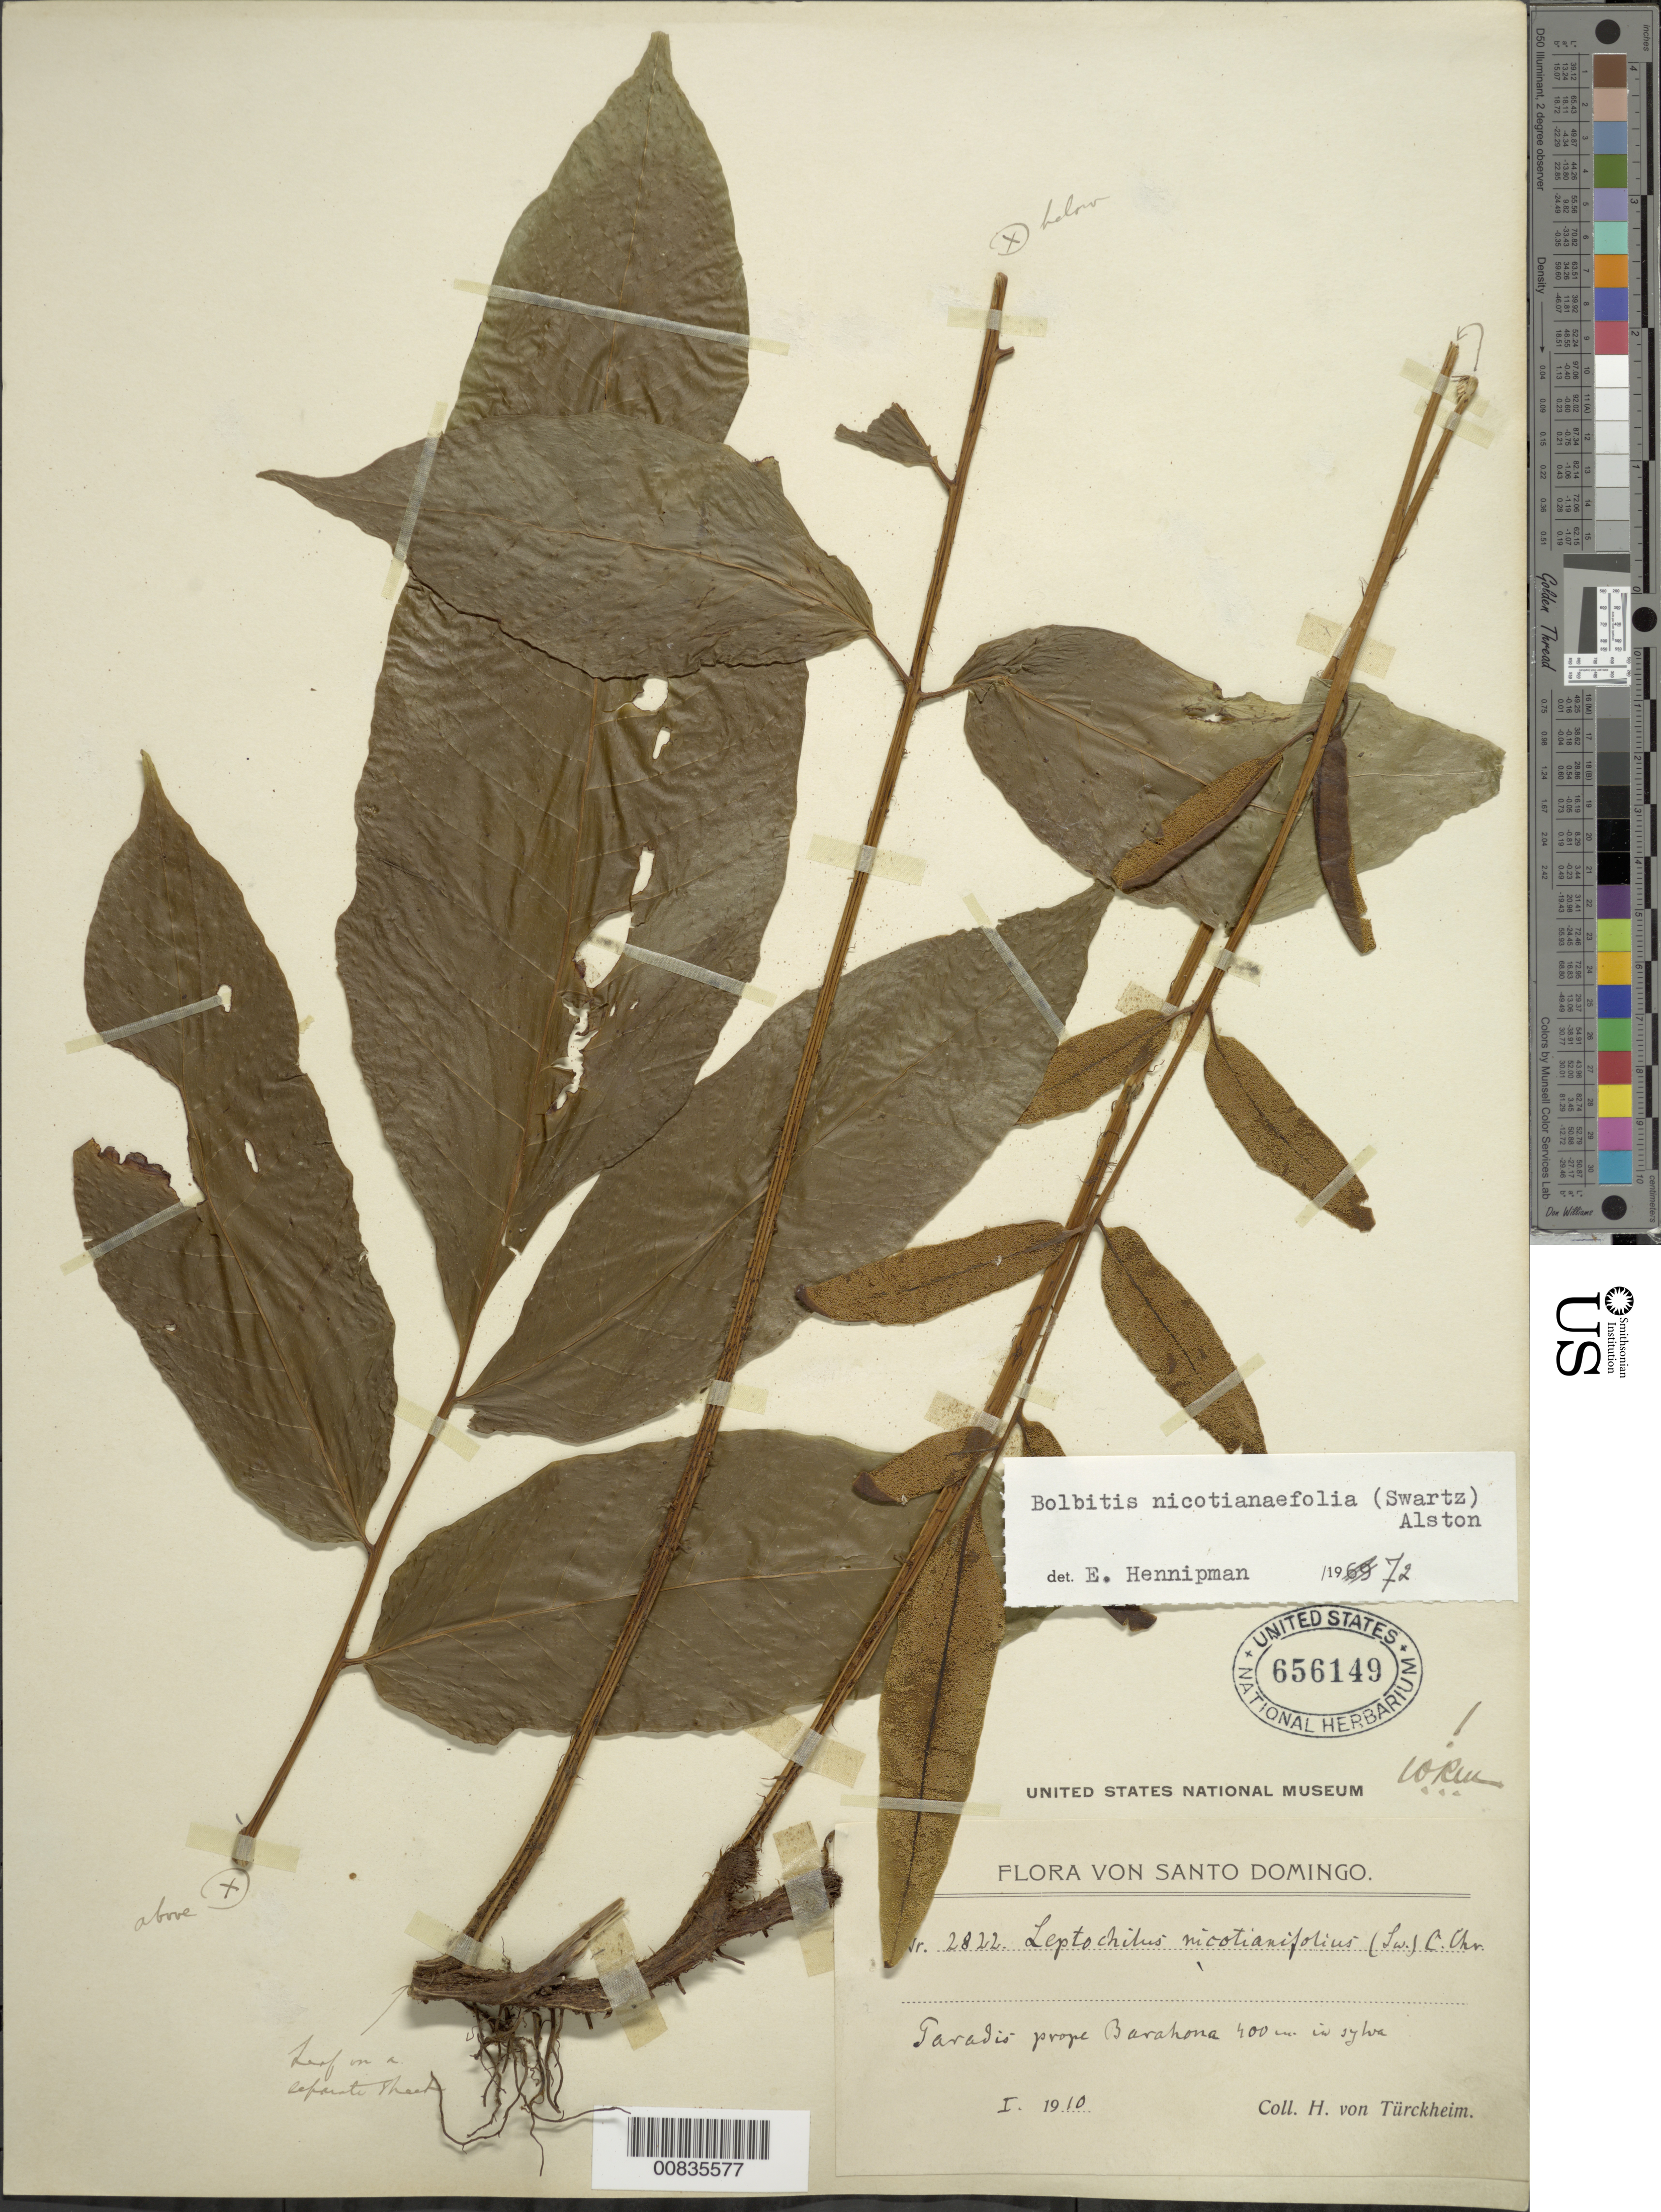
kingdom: Plantae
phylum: Tracheophyta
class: Polypodiopsida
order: Polypodiales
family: Dryopteridaceae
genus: Mickelia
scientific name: Mickelia nicotianifolia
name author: (Sw.) R.C. Moran et al.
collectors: H. von Türckheim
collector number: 2822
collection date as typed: Jan 1910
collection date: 1910-01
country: Dominican Republic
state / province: Barahona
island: Hispaniola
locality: Paradis prope Barahona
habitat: In sylva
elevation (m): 400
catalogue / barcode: US 656149